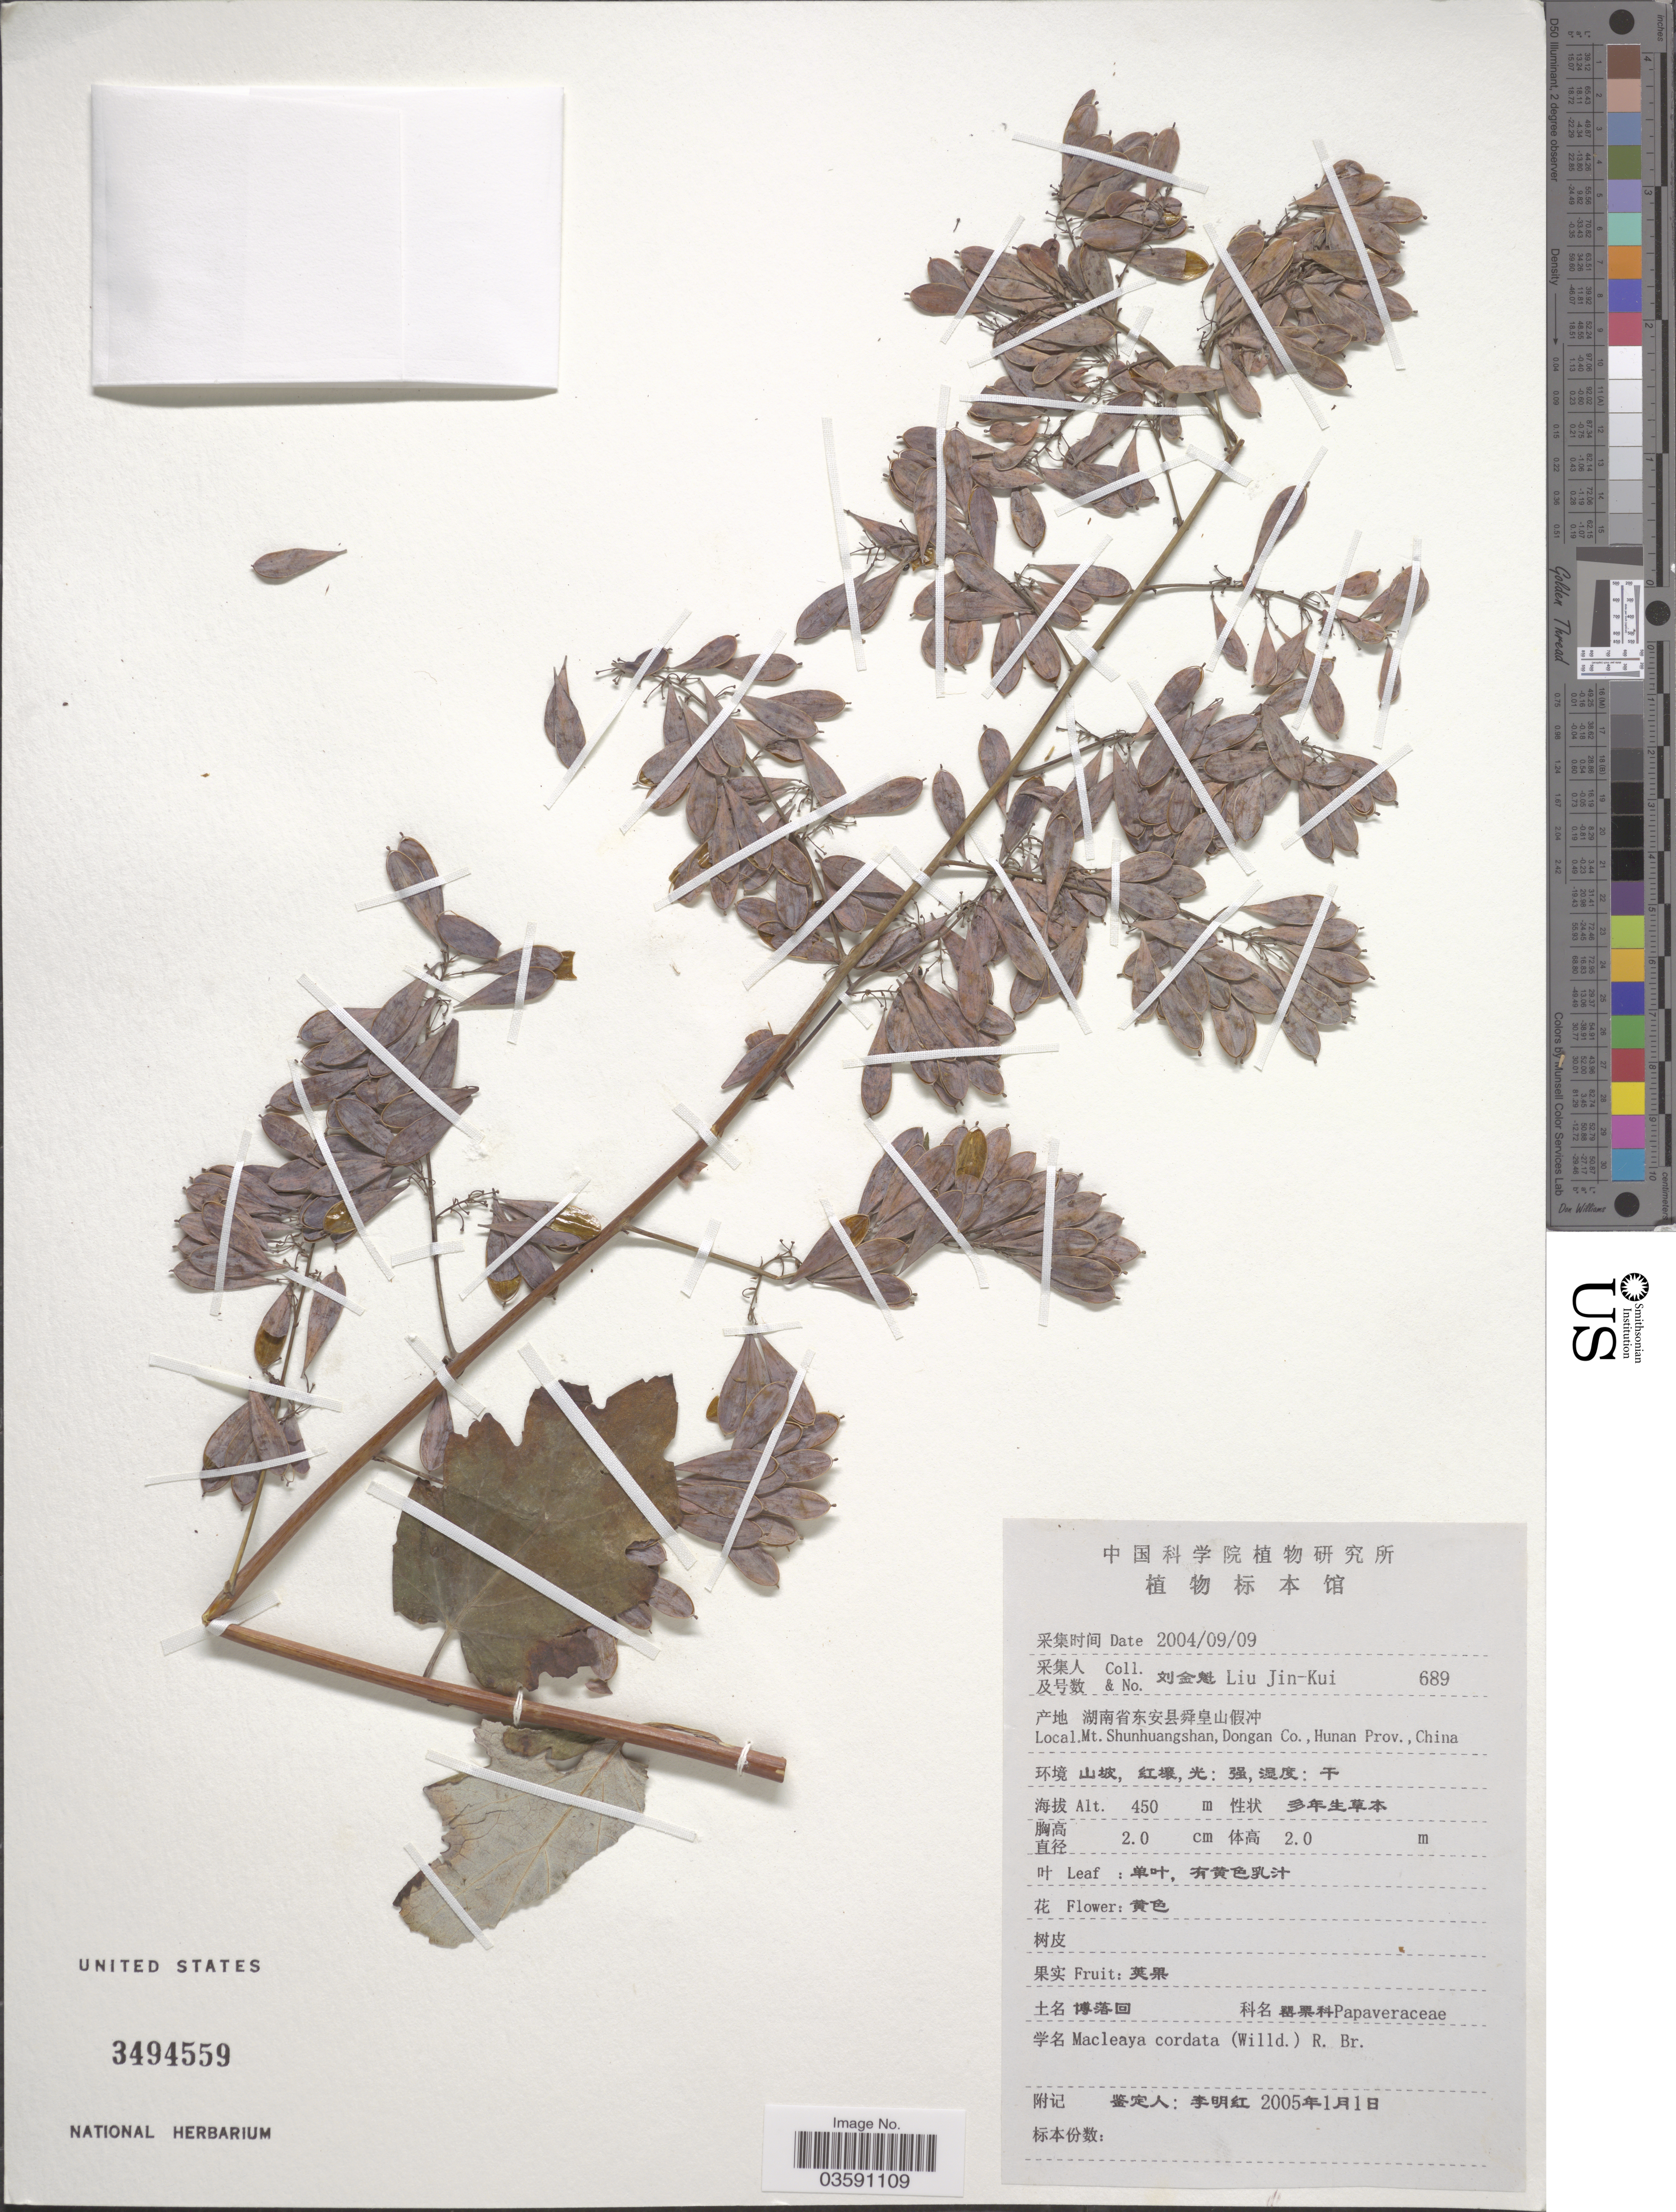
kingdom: Plantae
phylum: Tracheophyta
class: Magnoliopsida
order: Ranunculales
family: Papaveraceae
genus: Macleaya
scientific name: Macleaya cordata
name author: (Willd.) R. Br.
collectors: Liu Jin-Kui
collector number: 689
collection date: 2004-09-09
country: China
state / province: Hunan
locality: Mt. Shunhuangshan, Dongan Co.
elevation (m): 450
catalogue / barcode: US 3494559